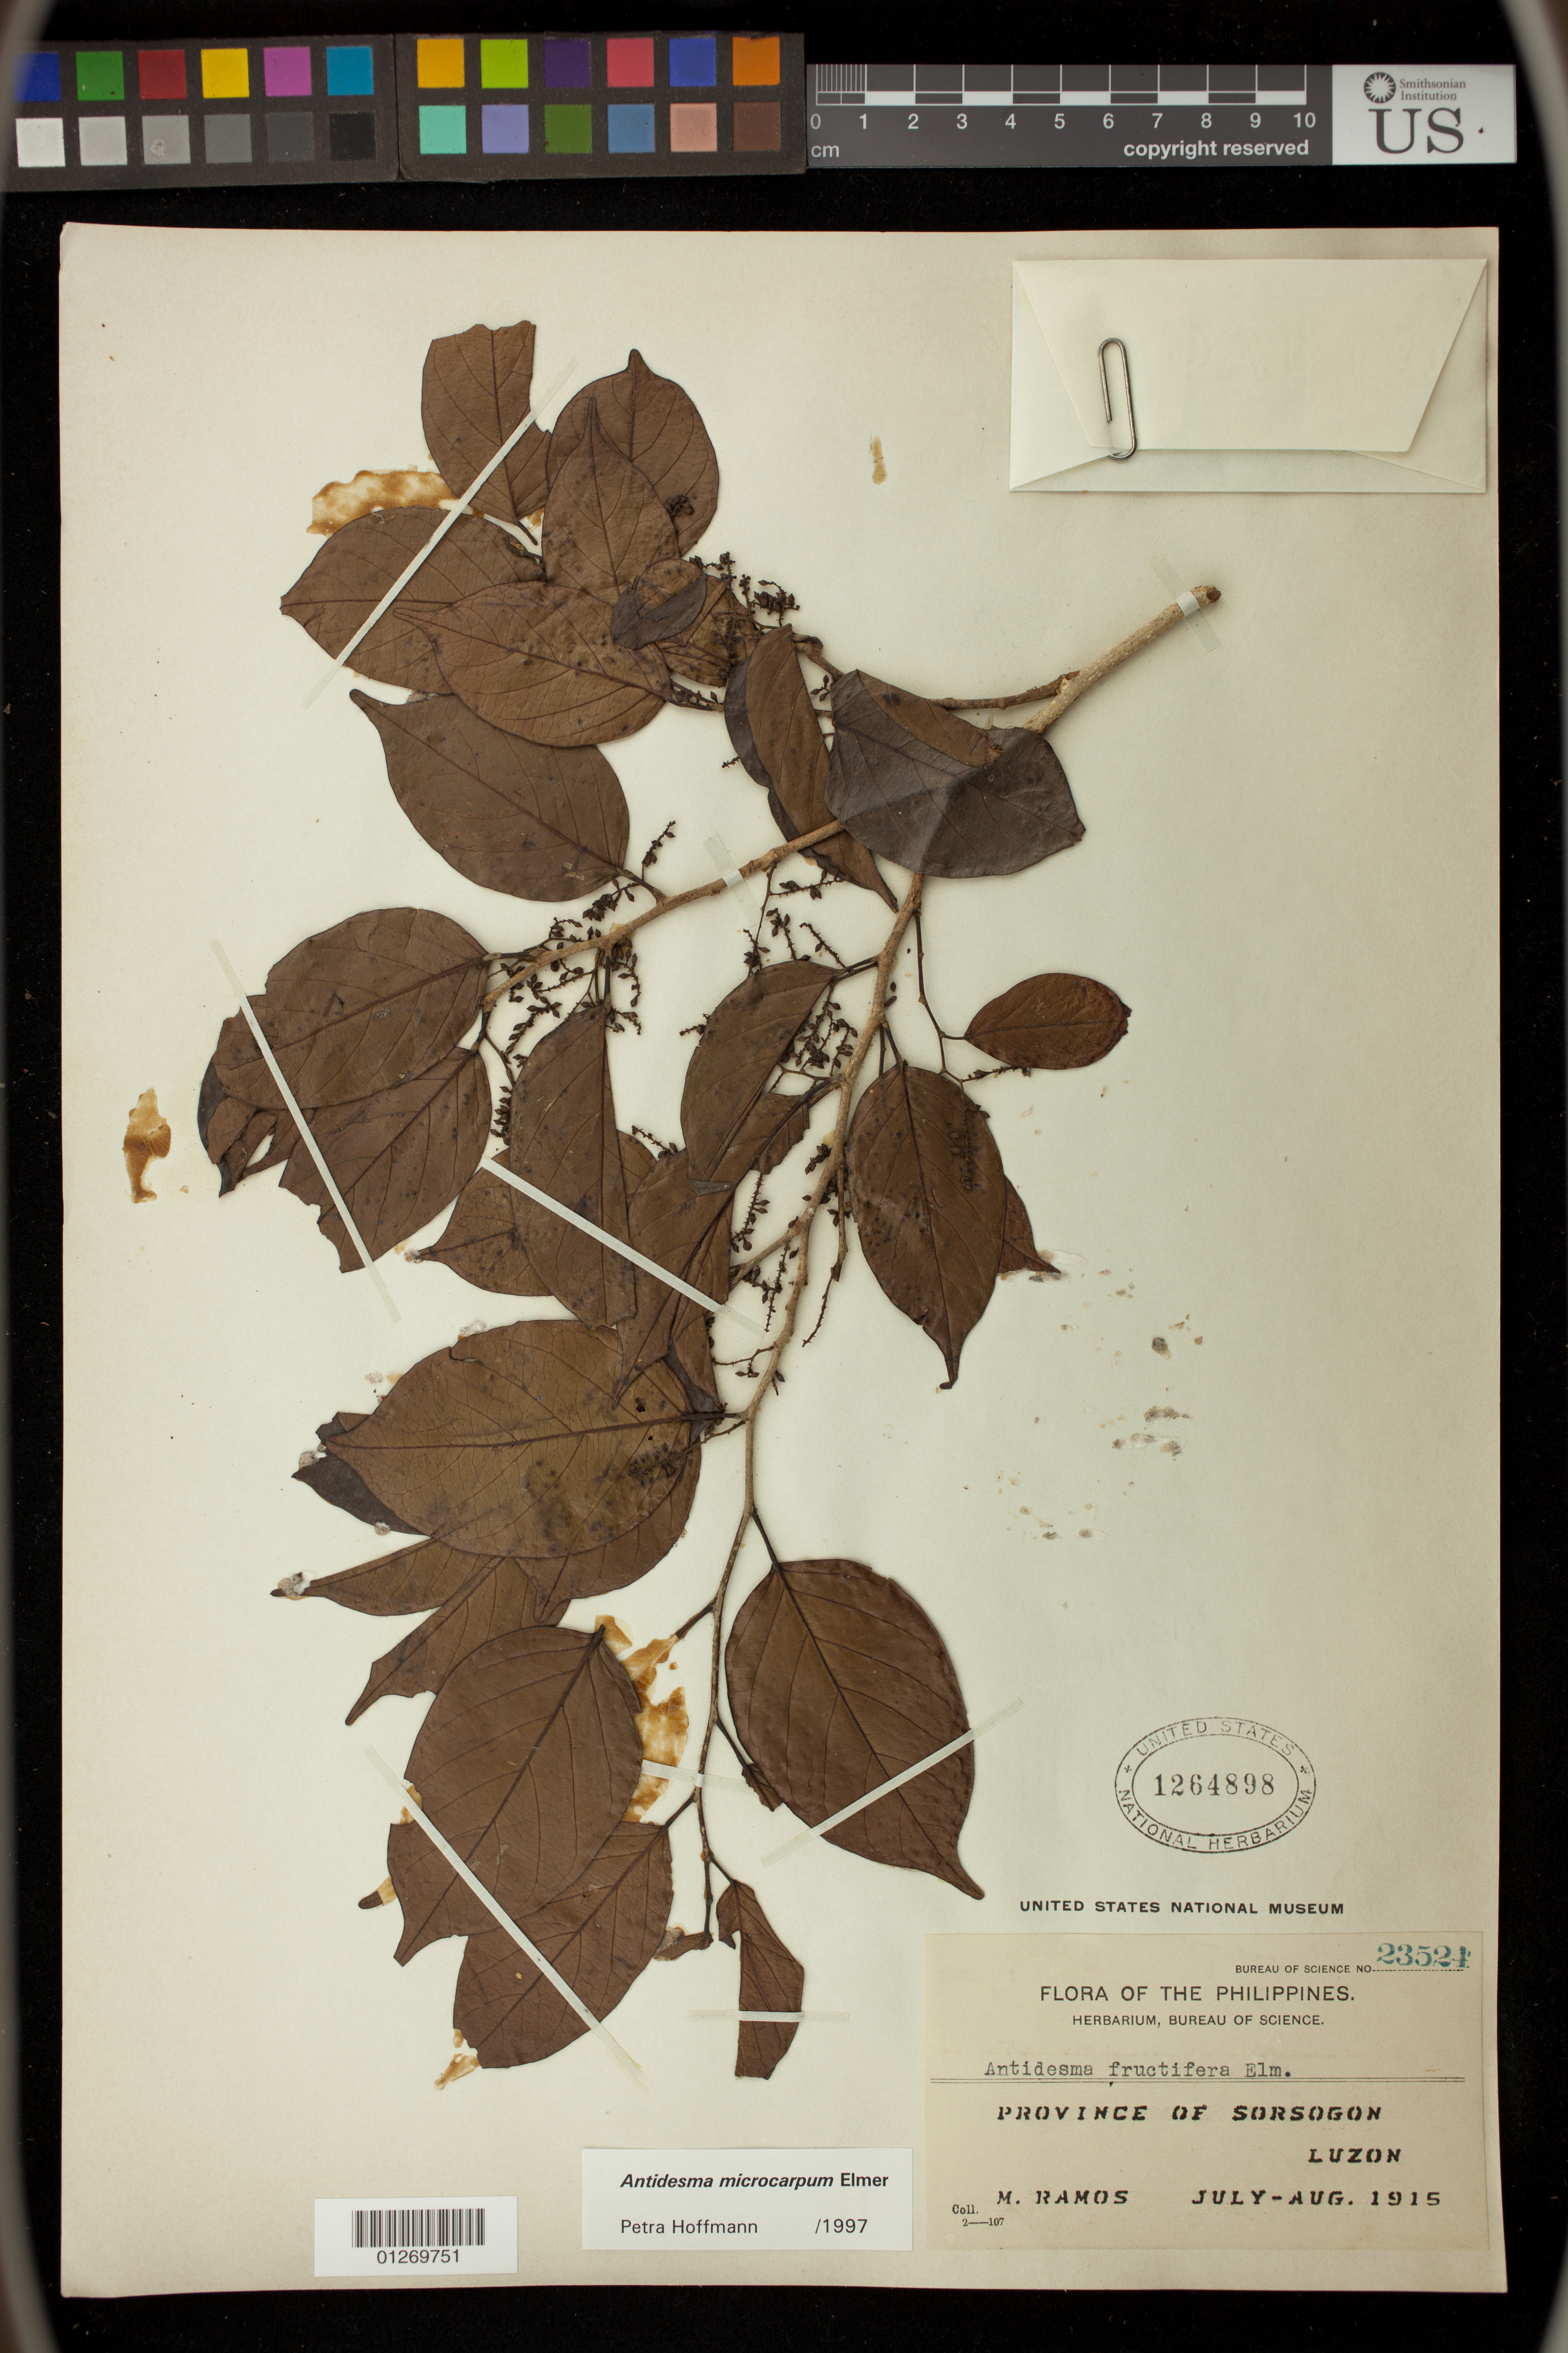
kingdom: Plantae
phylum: Tracheophyta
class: Magnoliopsida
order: Malpighiales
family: Phyllanthaceae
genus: Antidesma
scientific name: Antidesma microcarpum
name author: Elmer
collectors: M. Ramos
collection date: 1915-07/1918-08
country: Philippines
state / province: Bicol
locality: Province of Sorsogon, Luzon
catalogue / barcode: US 1264898